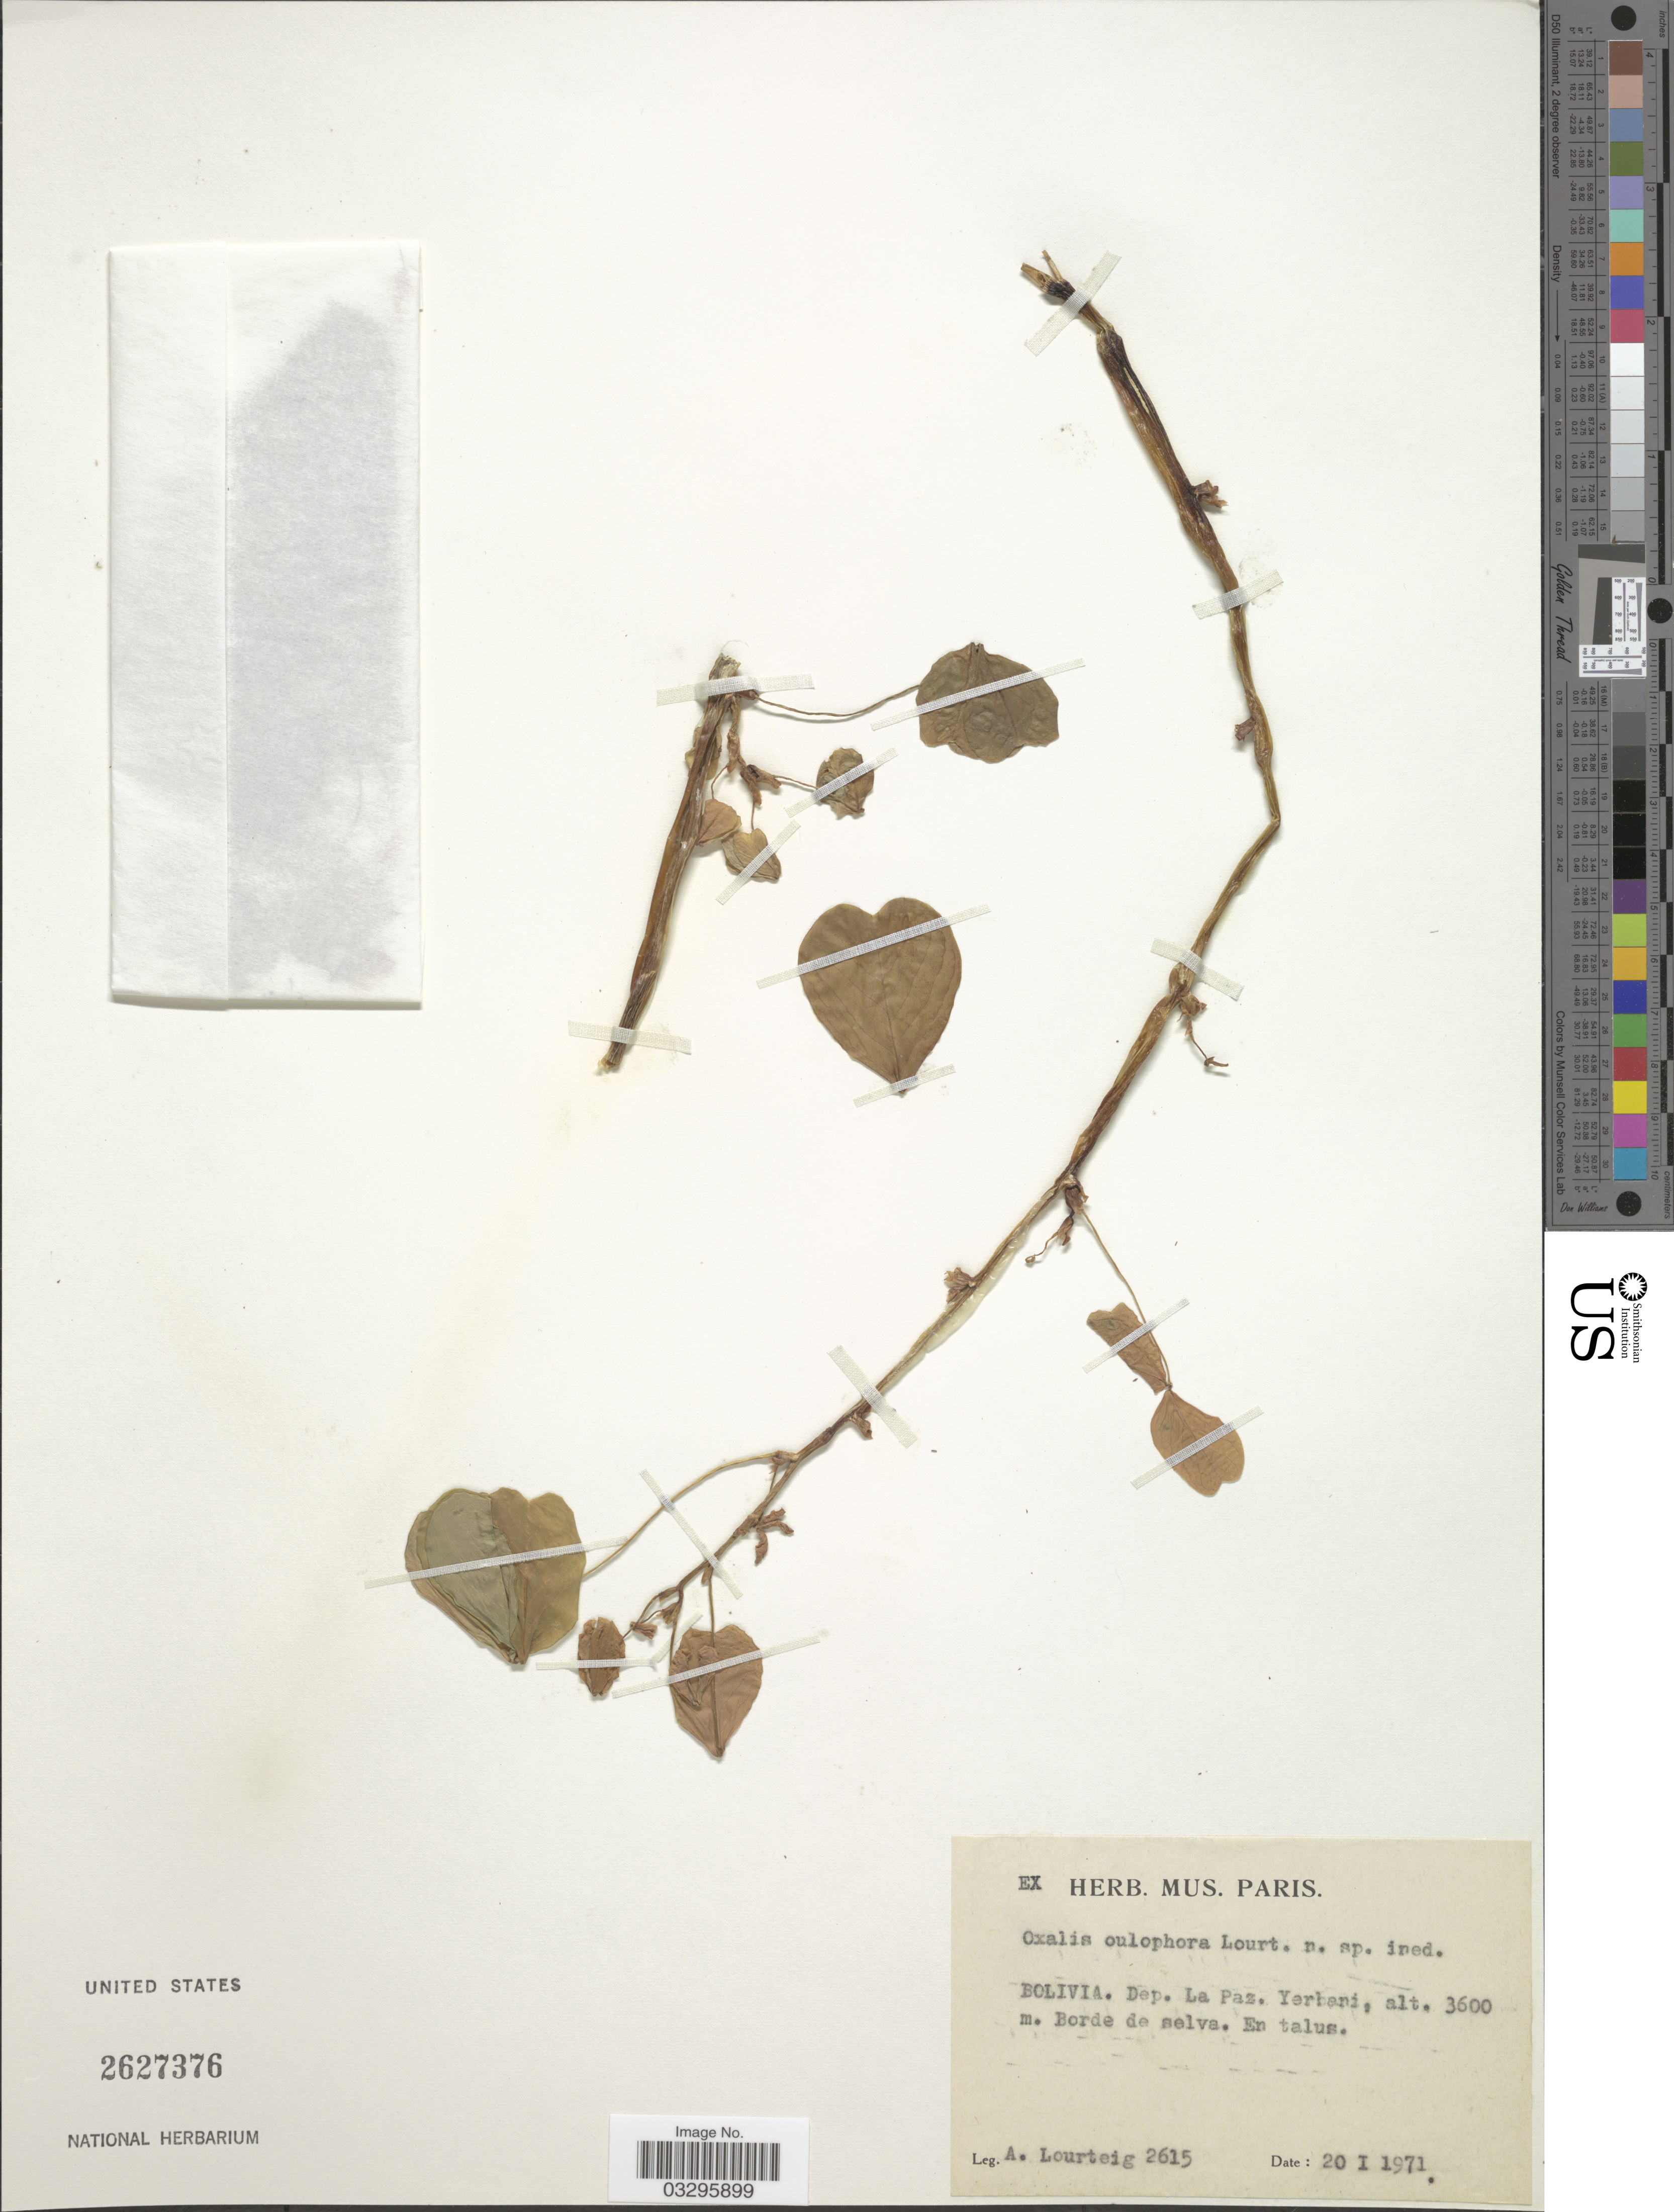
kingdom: Plantae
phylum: Tracheophyta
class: Magnoliopsida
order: Oxalidales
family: Oxalidaceae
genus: Oxalis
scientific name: Oxalis oulophora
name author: Lourteig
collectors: A. Lourteig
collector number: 2615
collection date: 1971-01-20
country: Bolivia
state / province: La Paz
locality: Dep. La Paz. Yerbani. Borde de selva.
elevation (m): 3600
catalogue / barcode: US 2627376